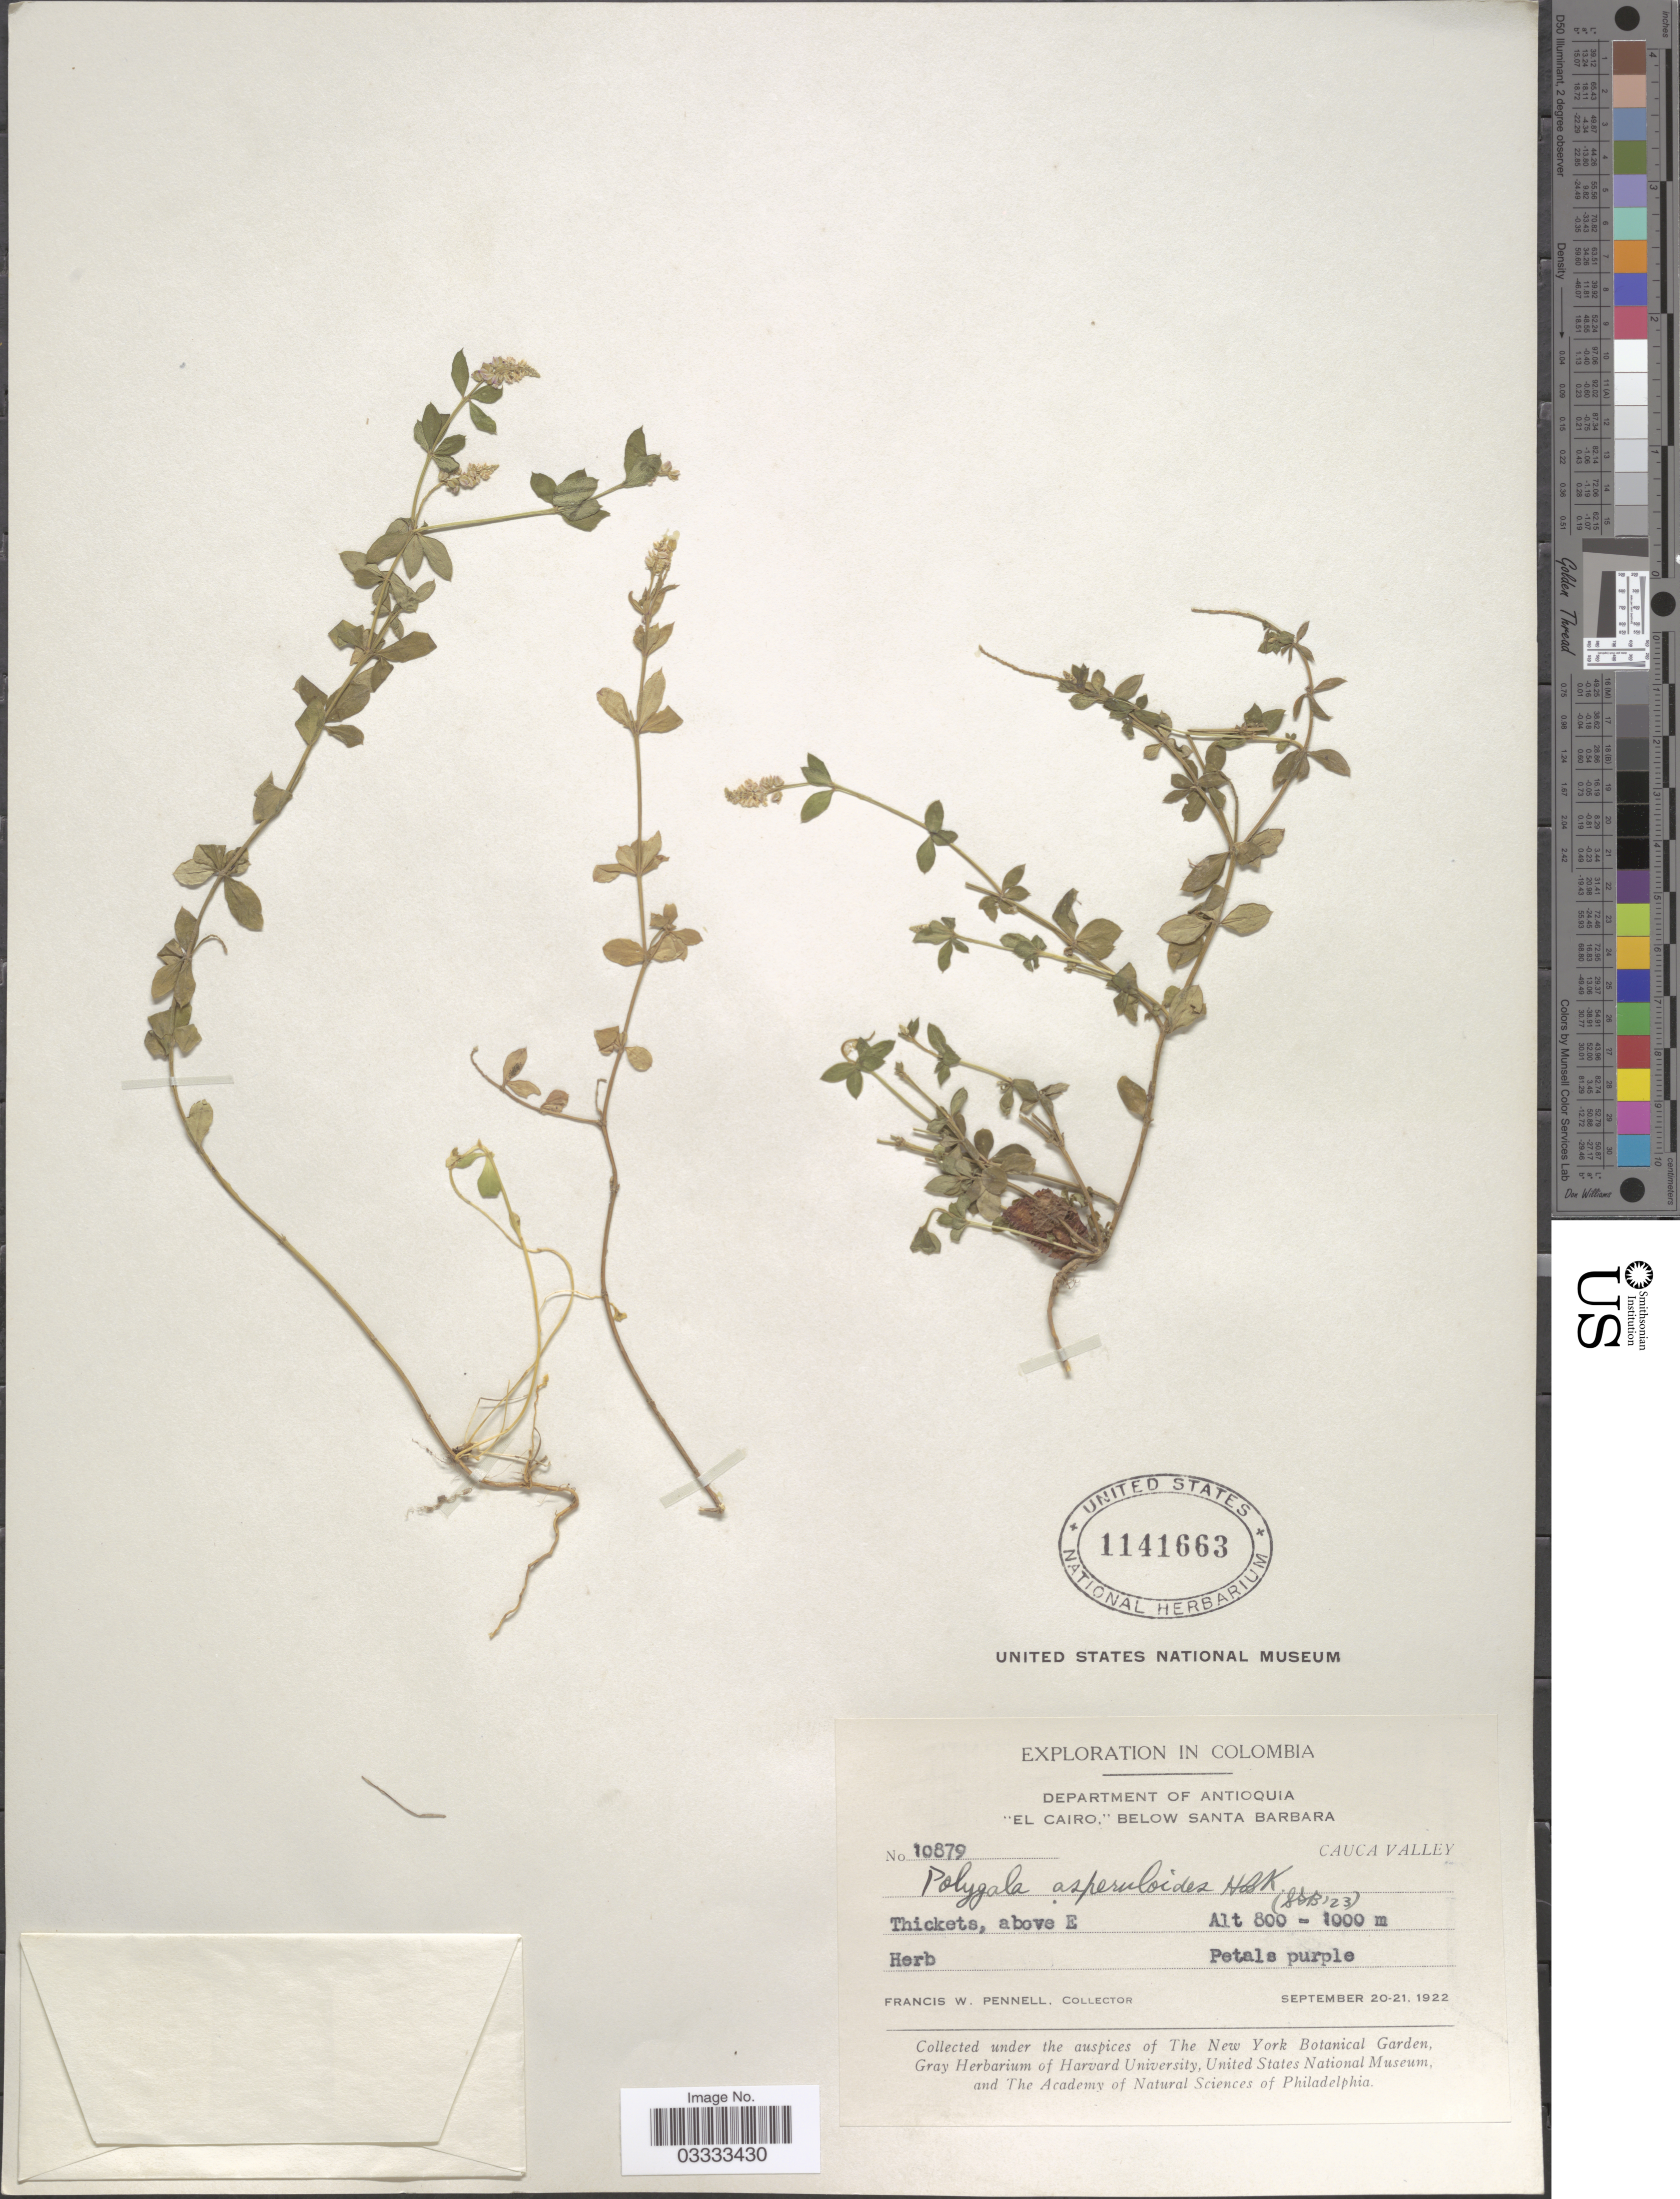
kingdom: Plantae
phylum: Tracheophyta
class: Magnoliopsida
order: Fabales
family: Polygalaceae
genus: Polygala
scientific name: Polygala asperuloides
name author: Kunth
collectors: F. W. Pennell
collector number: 10879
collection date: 1922-09-20/1922-09-21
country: Colombia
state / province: Antioquia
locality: Department of Antioquia. "El Cairo," below Santa Barbara. Cauca Valley. Thickets, above E.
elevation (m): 800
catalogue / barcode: US 1141663